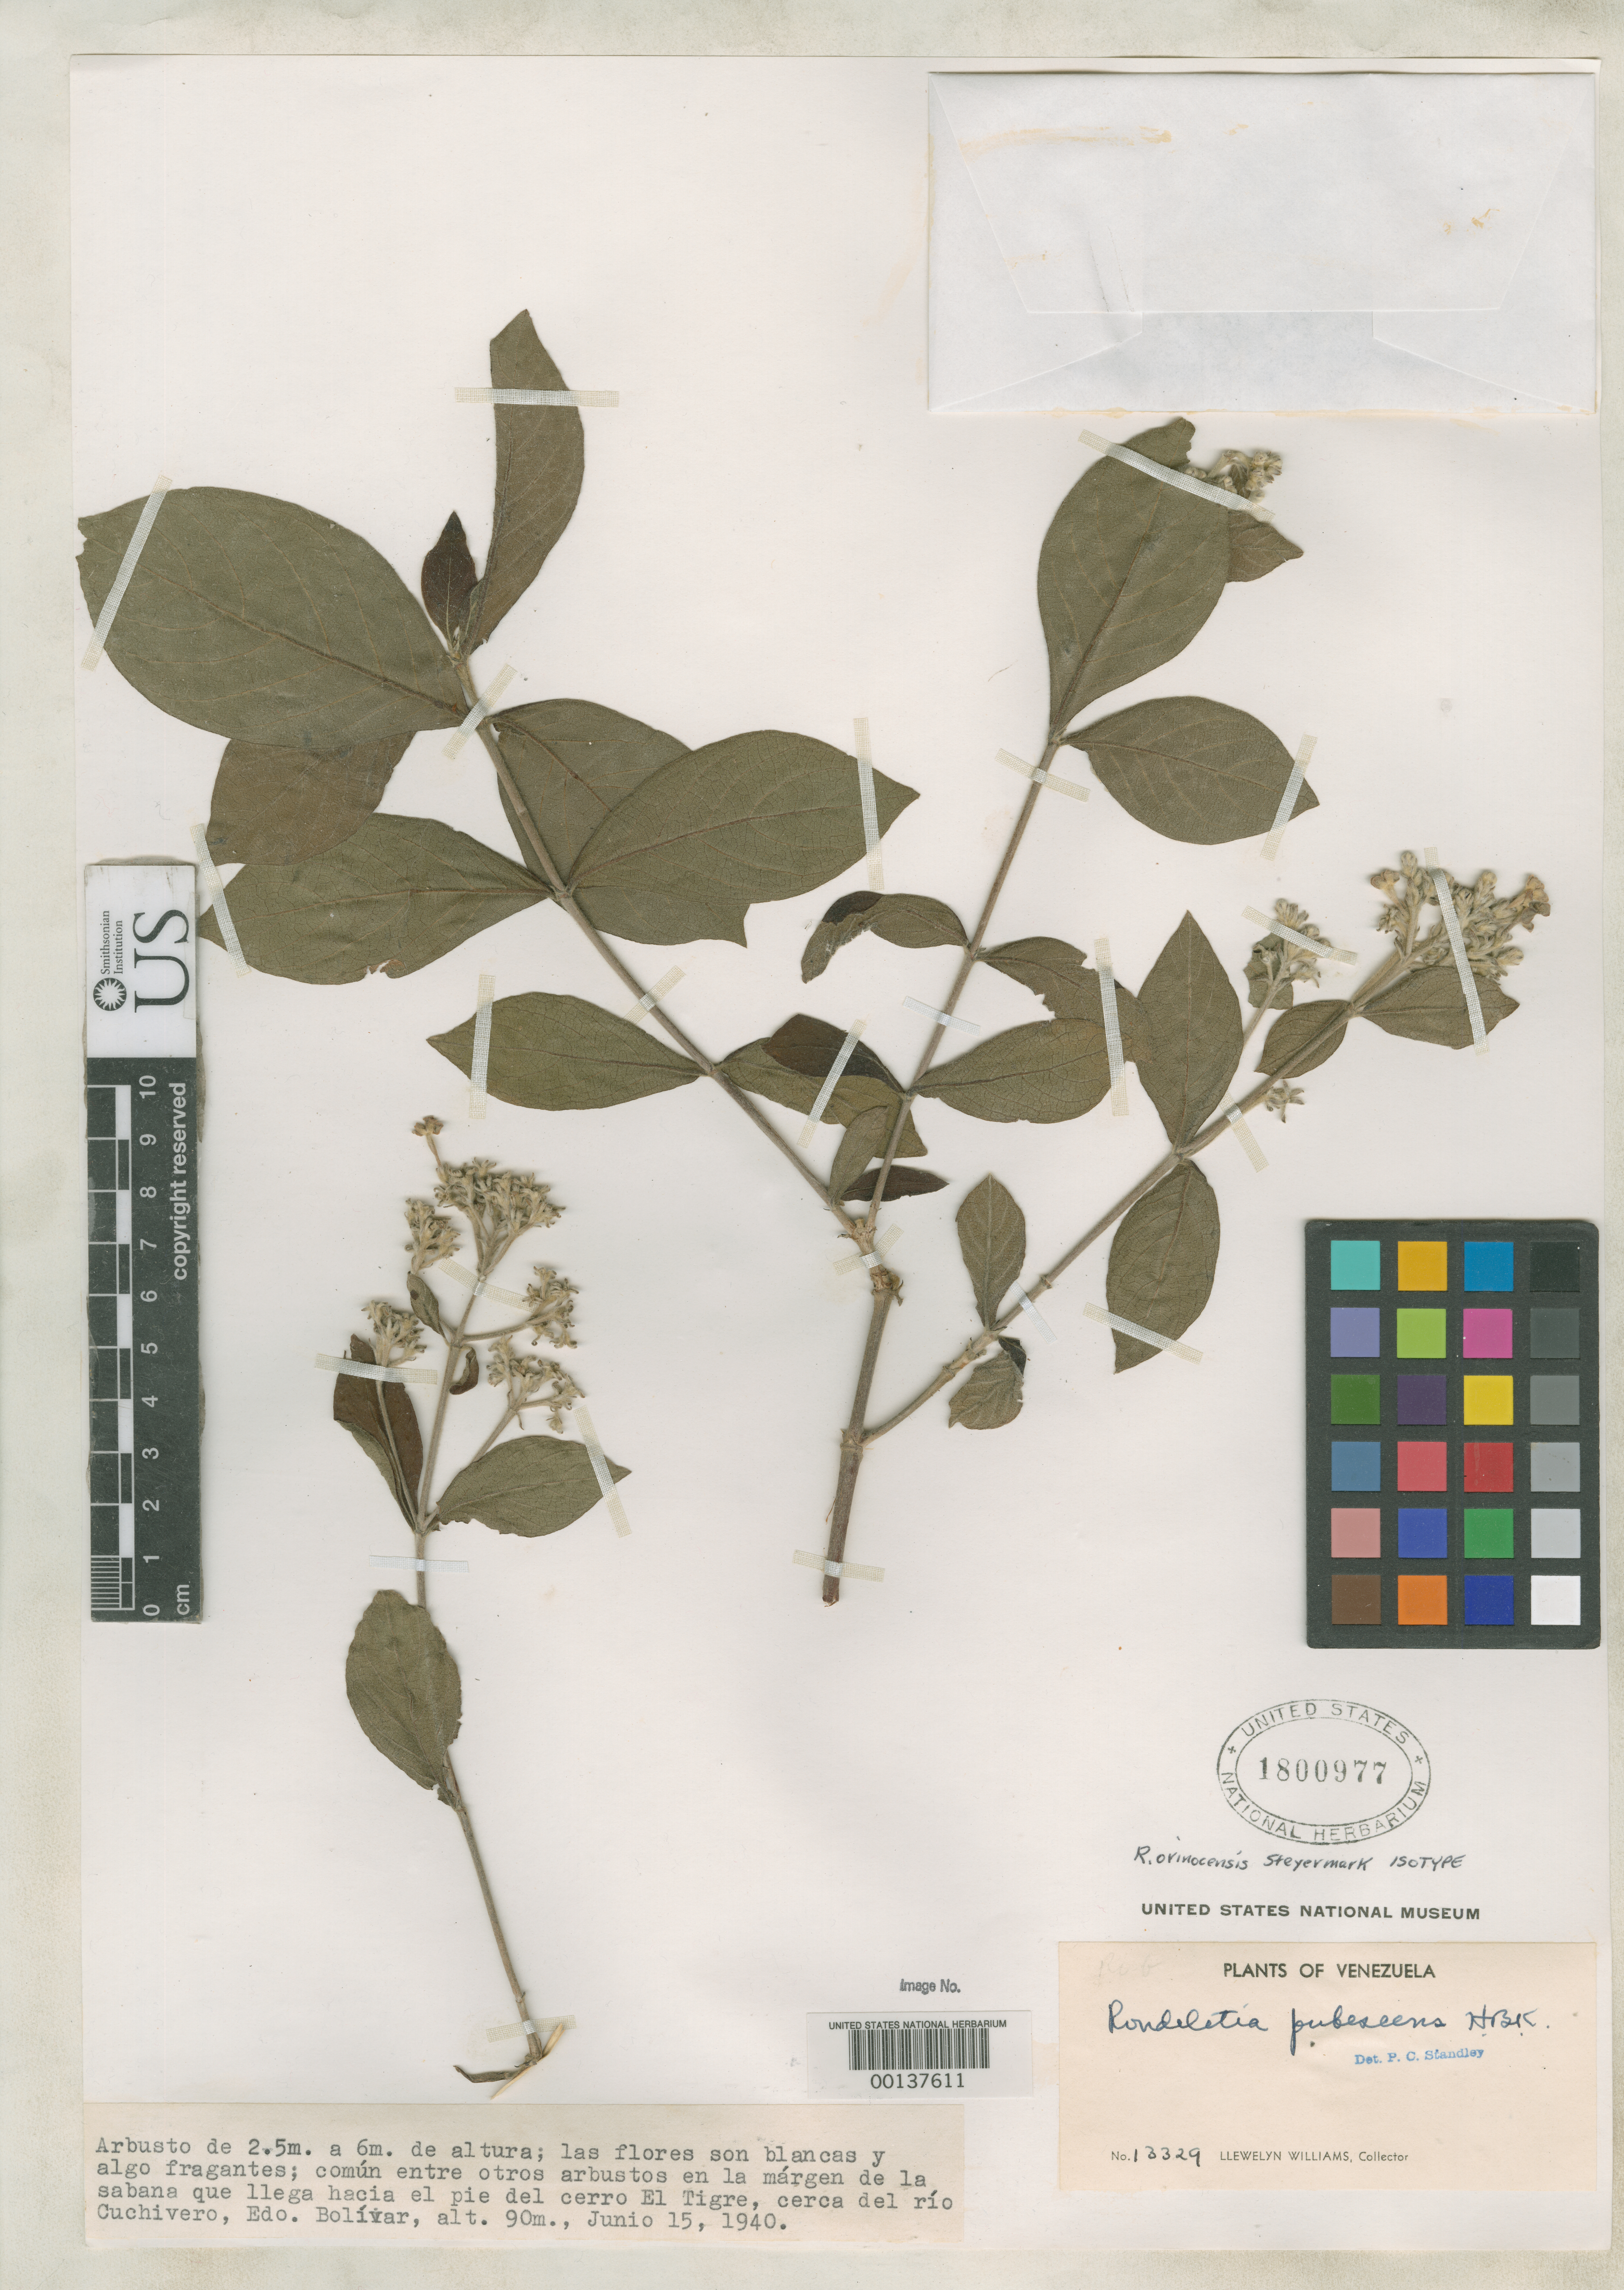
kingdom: Plantae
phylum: Tracheophyta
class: Magnoliopsida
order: Gentianales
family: Rubiaceae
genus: Rondeletia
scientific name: Rondeletia orinocensis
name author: Steyerm.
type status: Isotype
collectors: Ll. Williams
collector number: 13329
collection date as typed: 15 Jun 1940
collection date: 1940-06-15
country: Venezuela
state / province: Bolivar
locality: Rio Cuchivero.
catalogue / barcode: US 1800977